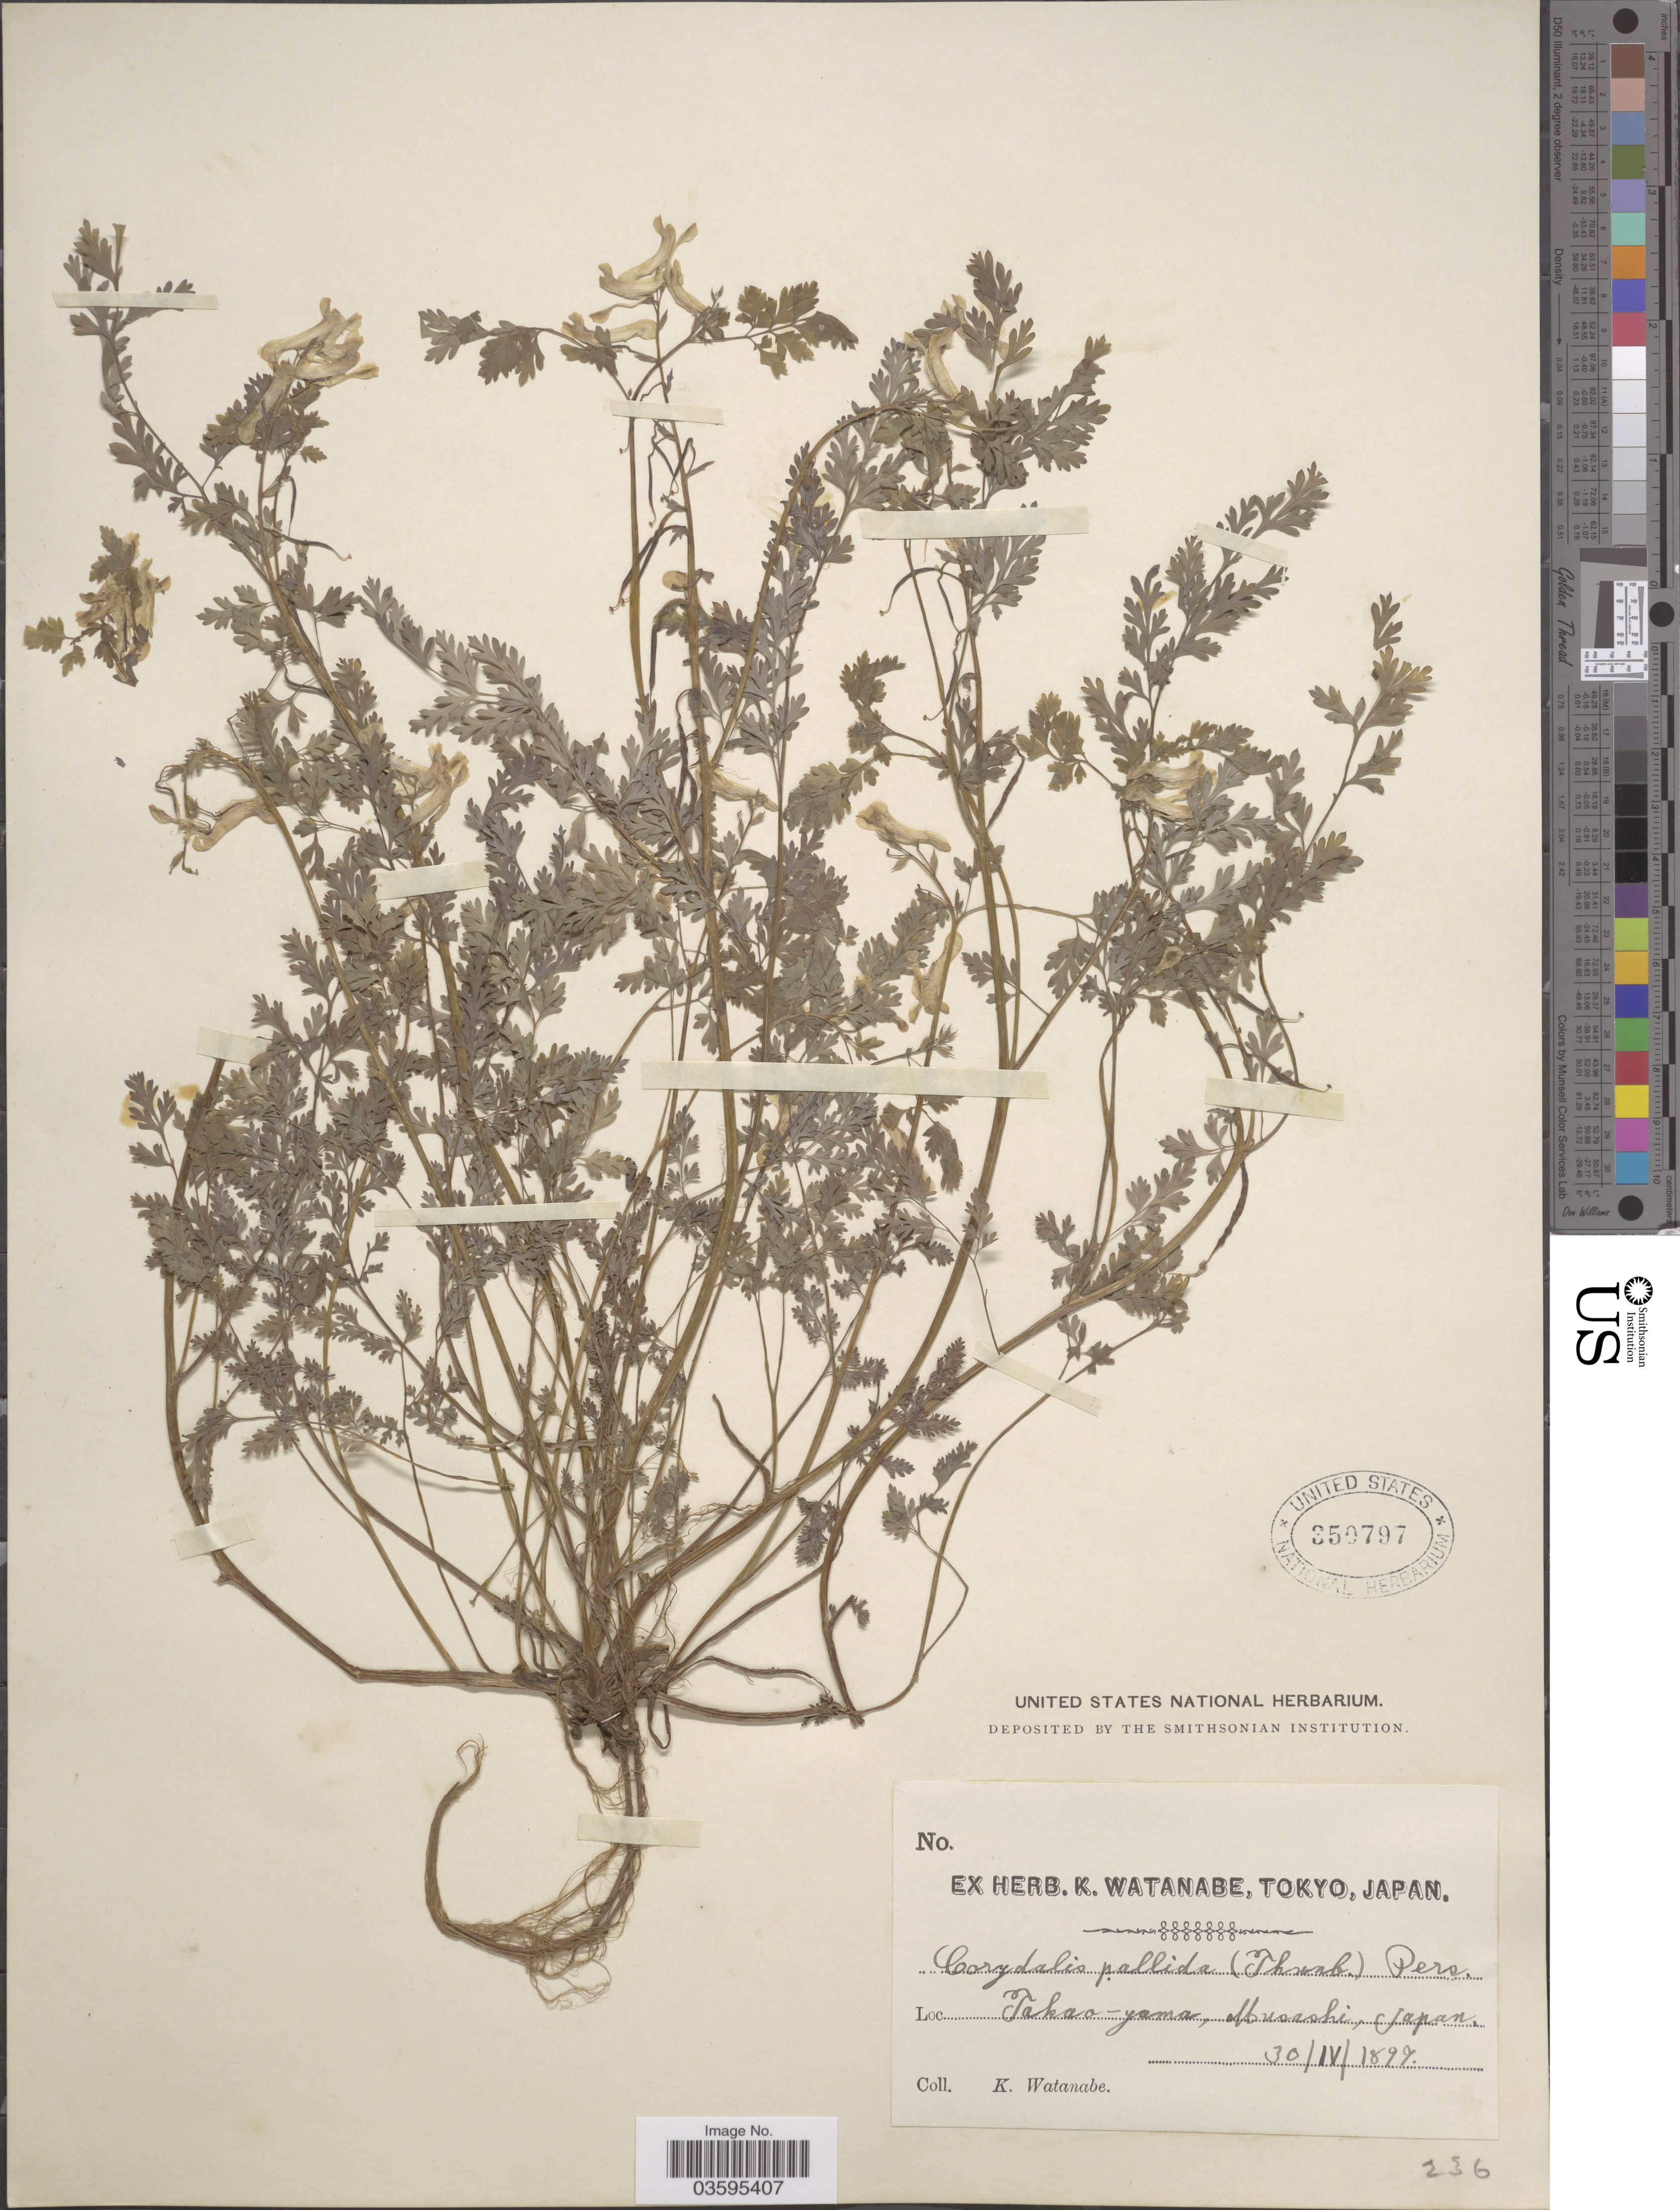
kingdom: Plantae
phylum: Tracheophyta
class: Magnoliopsida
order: Ranunculales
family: Papaveraceae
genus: Corydalis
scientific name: Corydalis pallida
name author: (Thunb.) Pers.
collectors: K. Watanabe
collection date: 1897-04-30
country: Japan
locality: Takao-yama, Musashi.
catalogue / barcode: US 350797